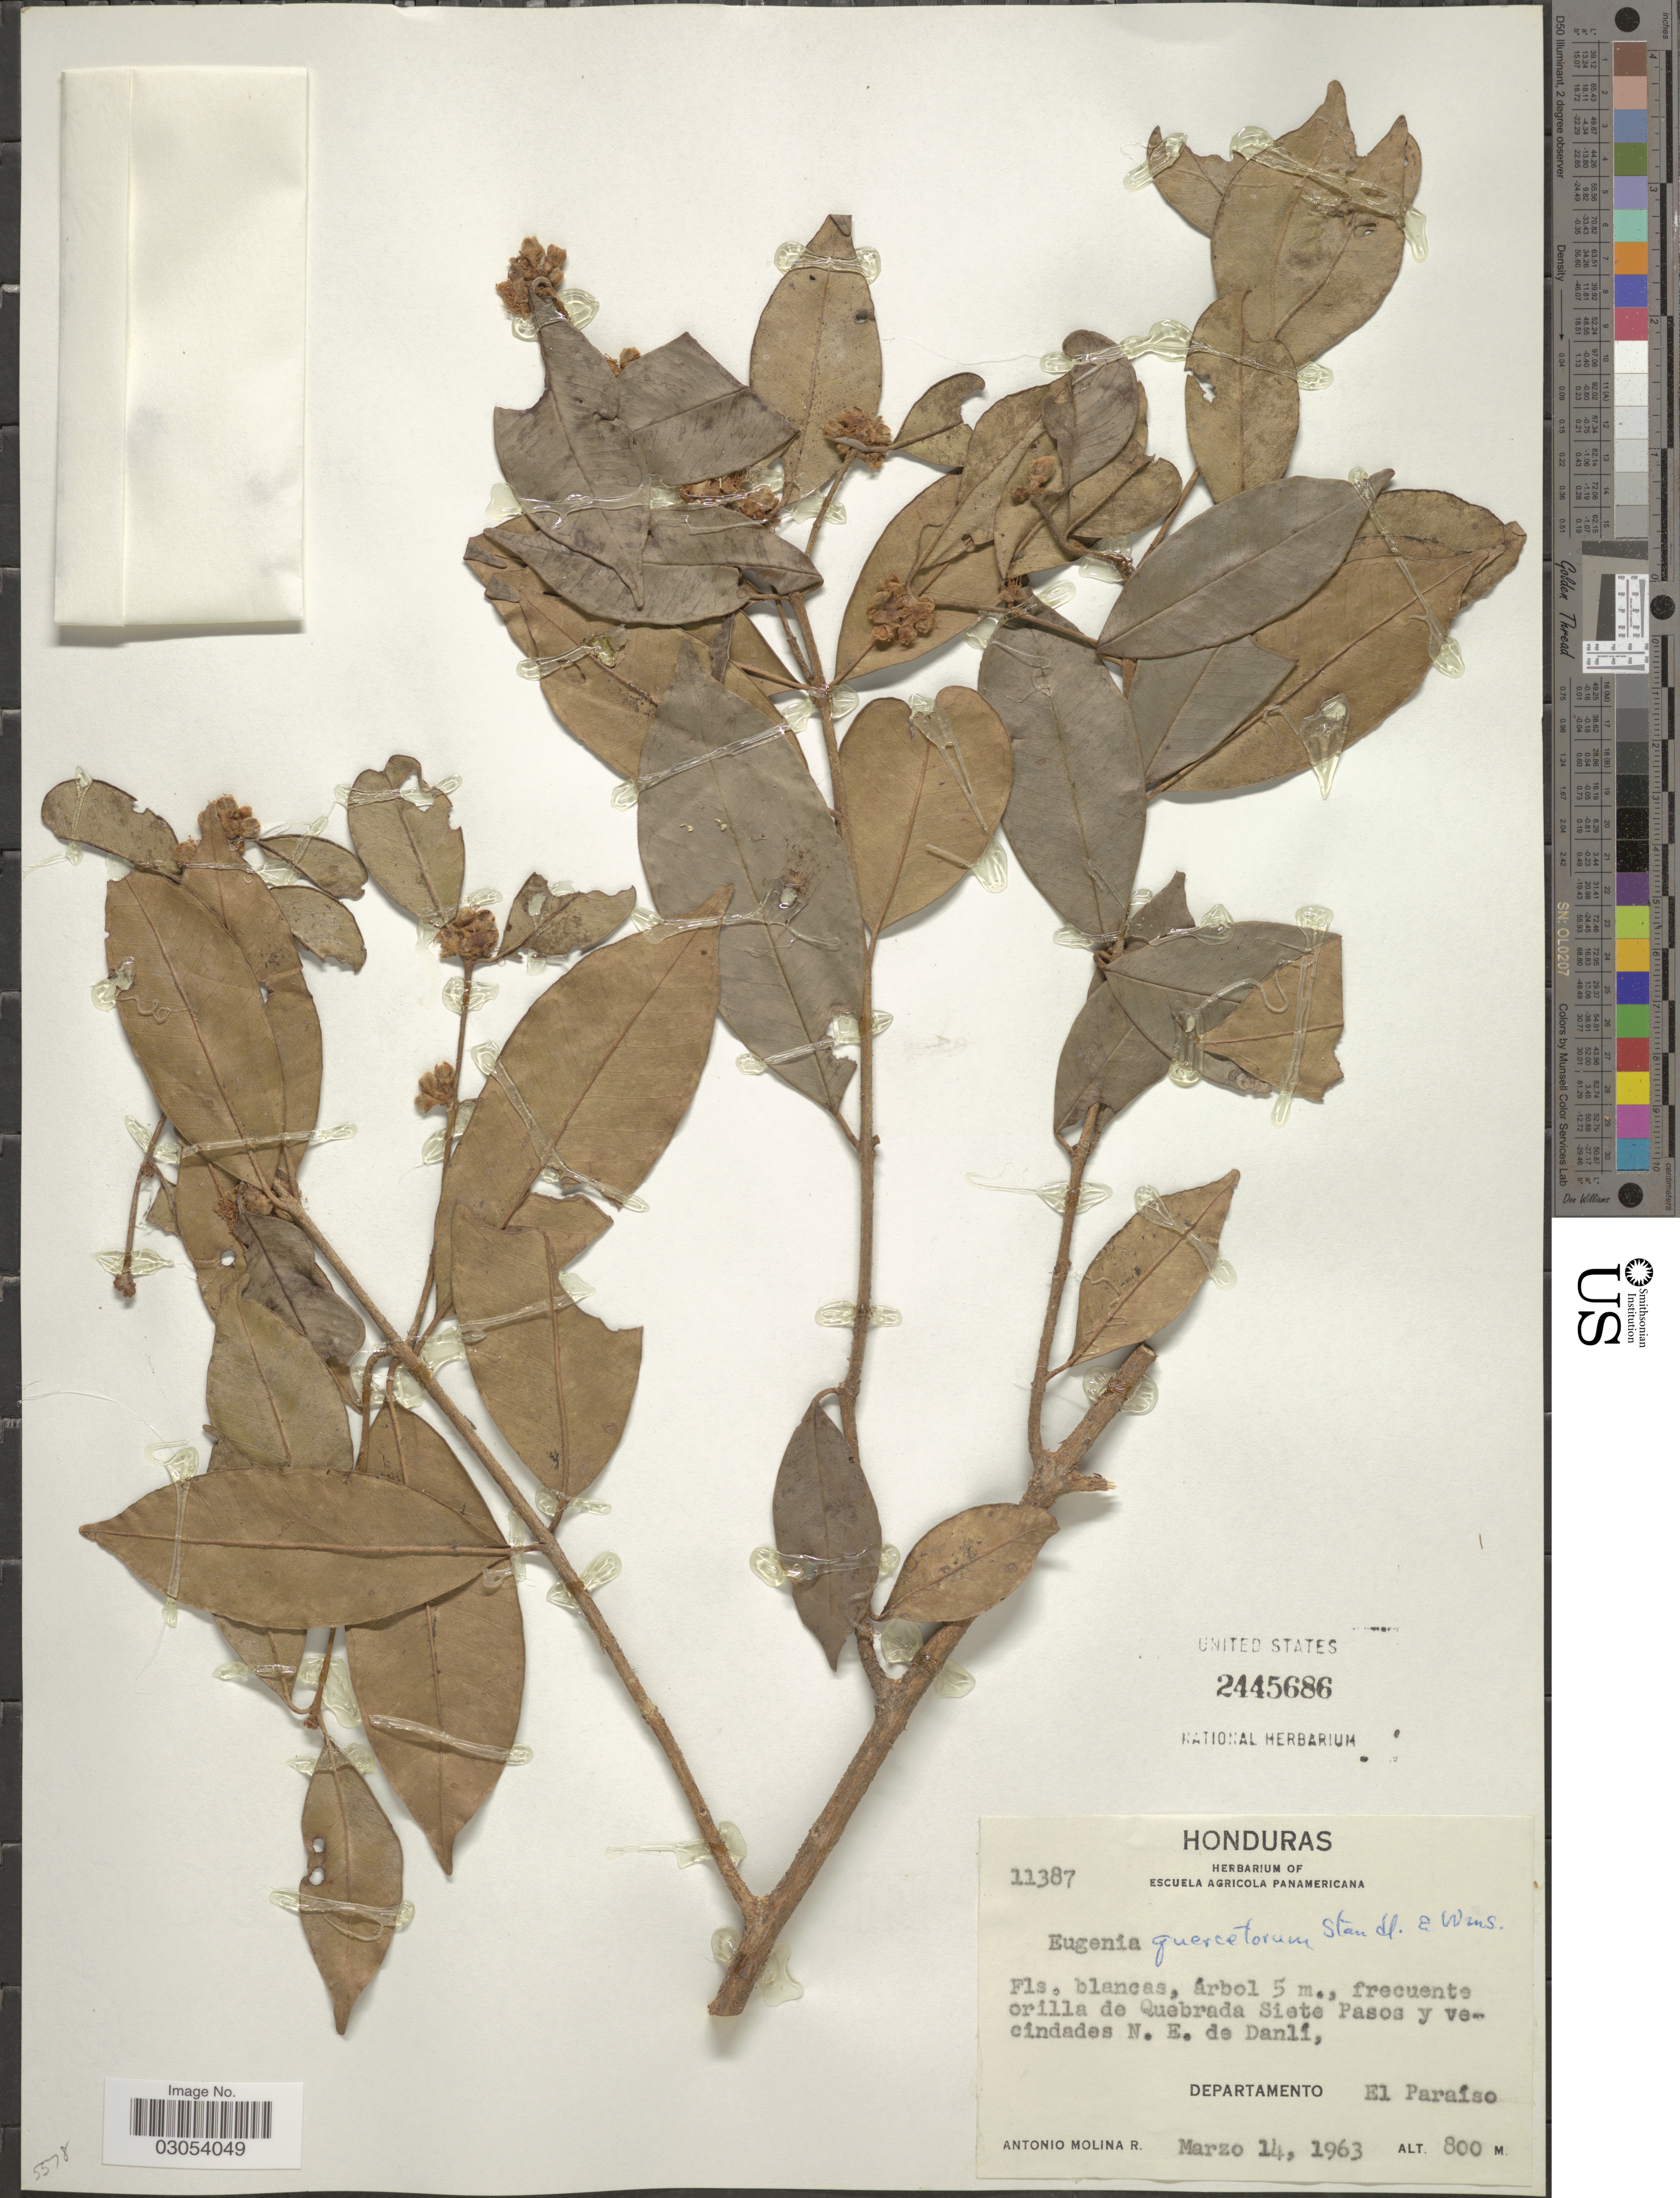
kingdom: Plantae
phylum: Tracheophyta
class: Magnoliopsida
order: Myrtales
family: Myrtaceae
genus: Eugenia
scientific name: Eugenia quercetorum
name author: Standl. & L.O. Williams ex Barrie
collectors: A. Molina R.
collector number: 11387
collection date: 1963-03-14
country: Honduras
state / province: El Paraíso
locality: Frecuente orilla de Quebrada Siete Pasos y vecindades N. E. de Danlí, departamento El Paraíso.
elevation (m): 800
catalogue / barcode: US 2445686